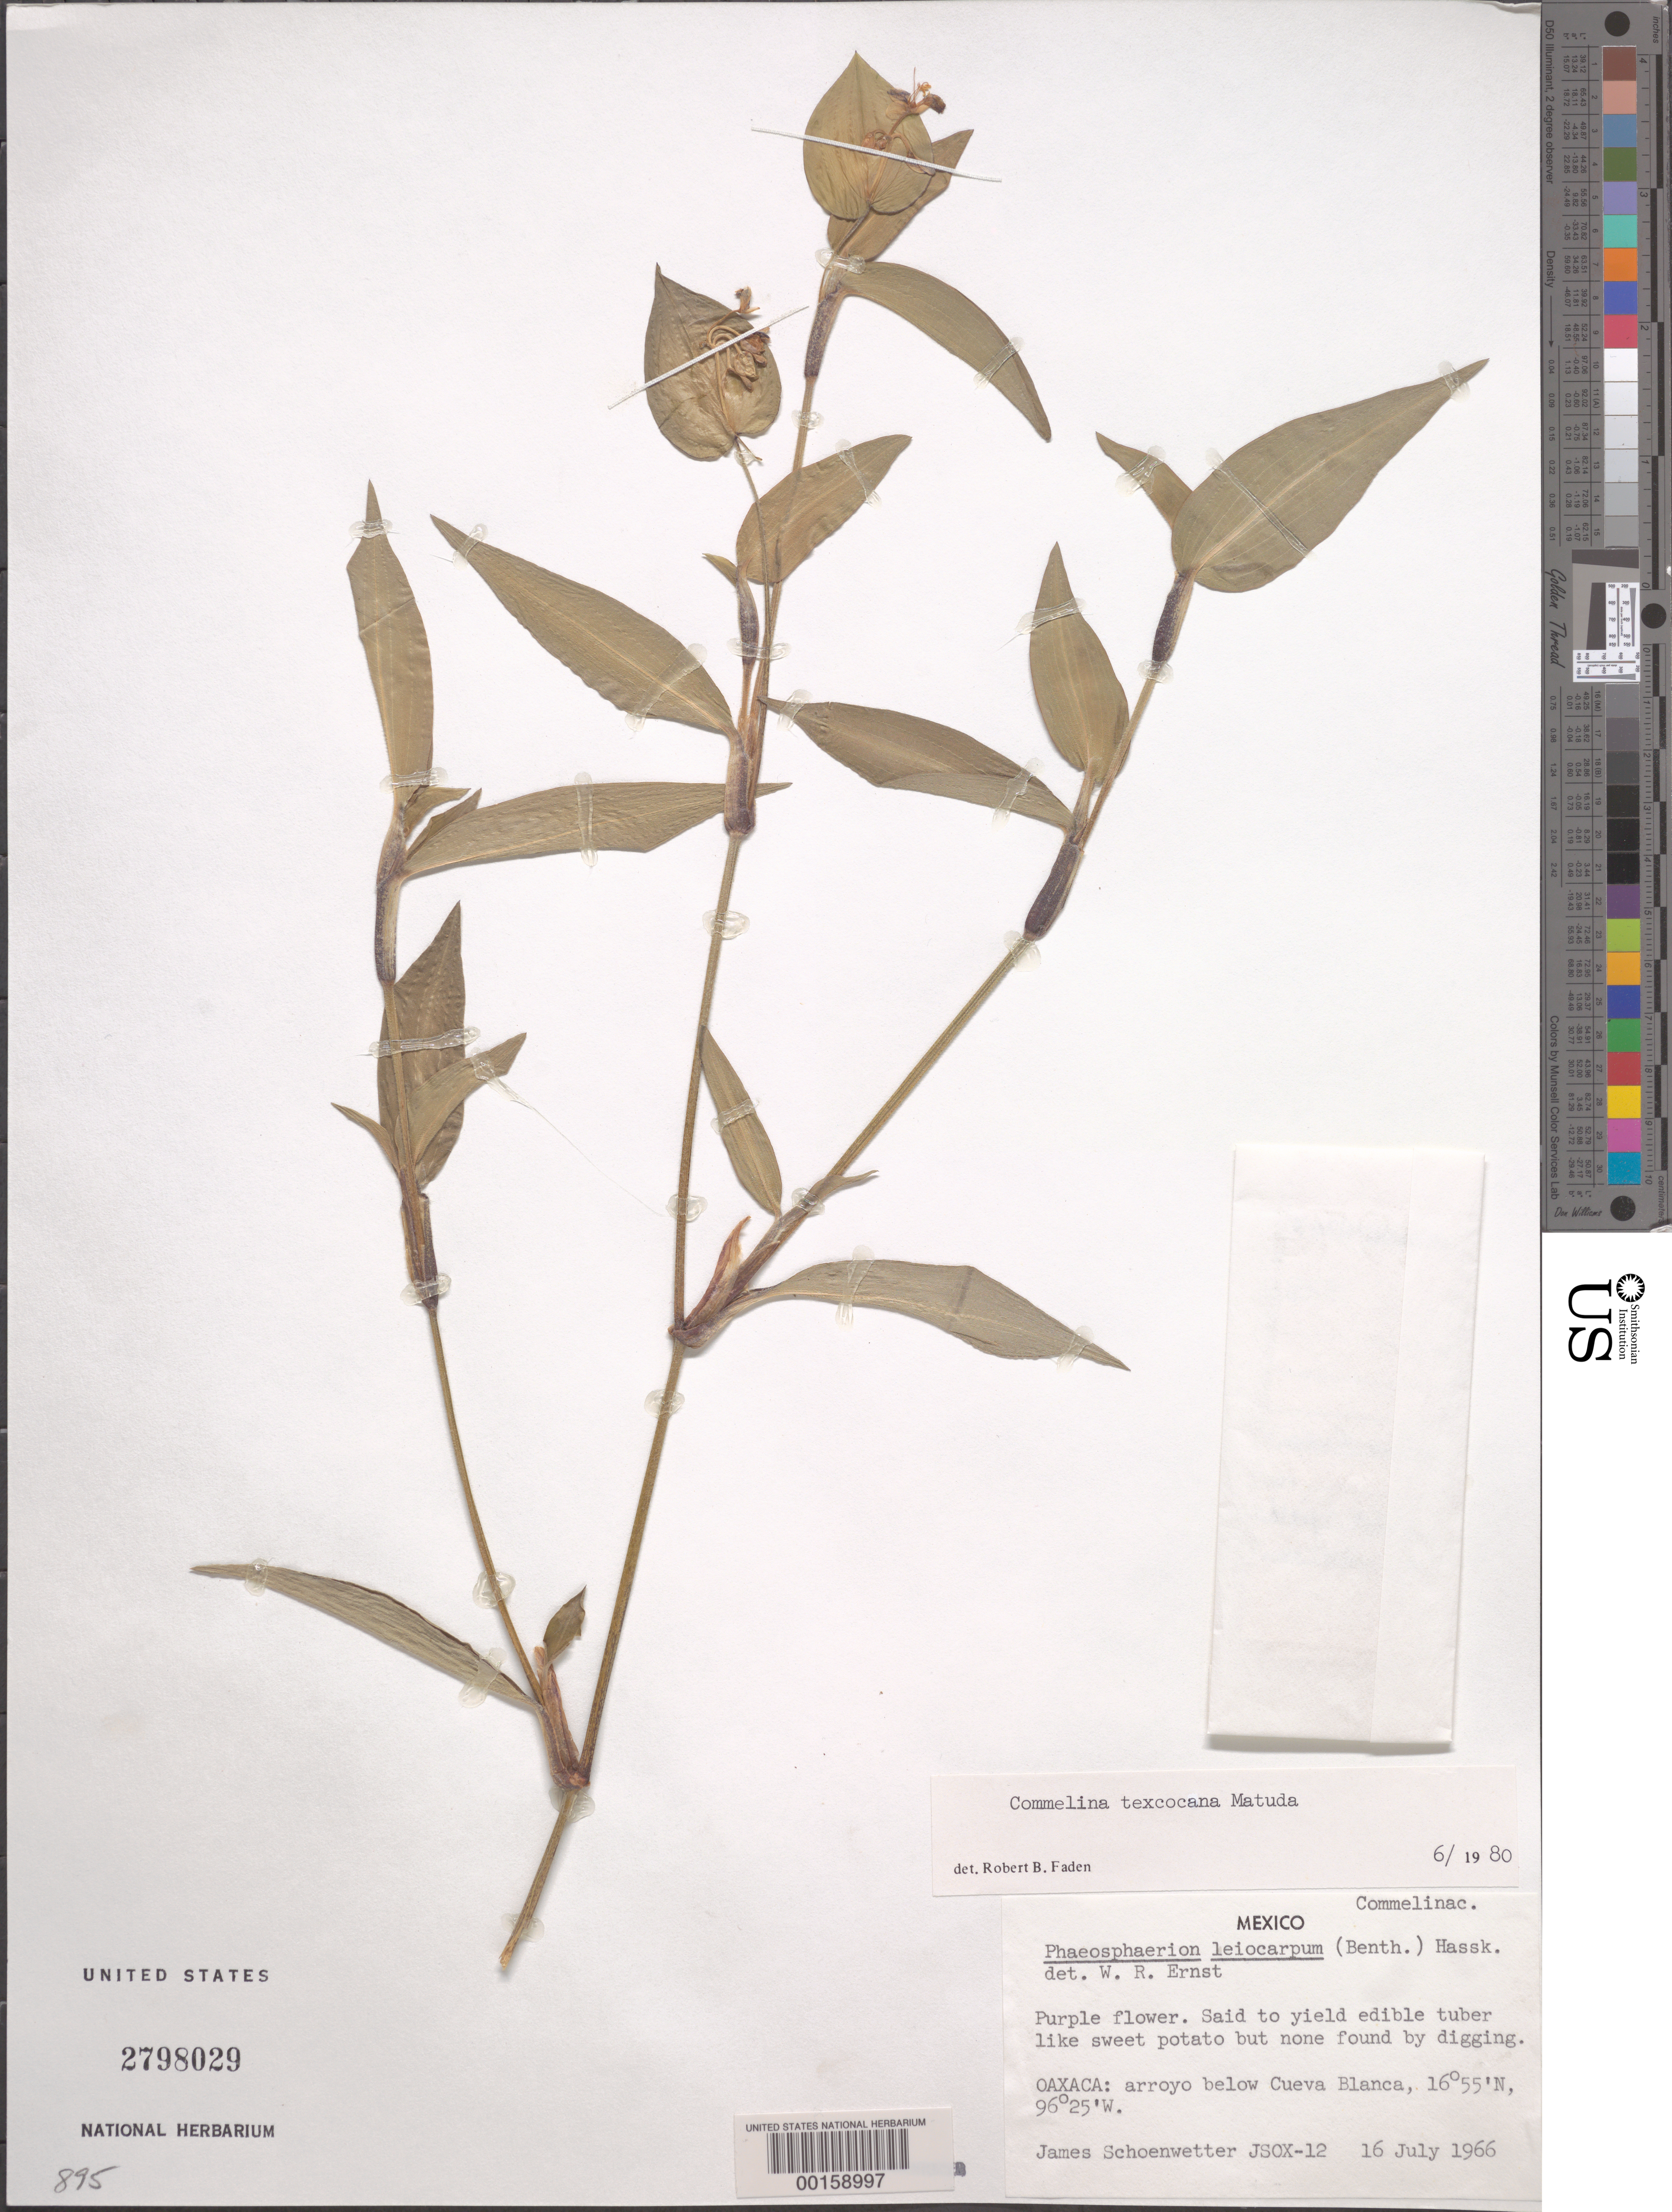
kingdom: Plantae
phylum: Tracheophyta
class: Liliopsida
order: Commelinales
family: Commelinaceae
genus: Commelina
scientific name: Commelina texcocana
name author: Matuda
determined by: Faden, Robert B., (US), Smithsonian Institution - National Museum of Natural History (UNITED STATES)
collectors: J. Schoenwetter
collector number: Jsox-12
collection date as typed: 16 Jul 1966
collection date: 1966-07-16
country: Mexico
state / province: Oaxaca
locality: Cueva Blanca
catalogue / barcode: US 2798029